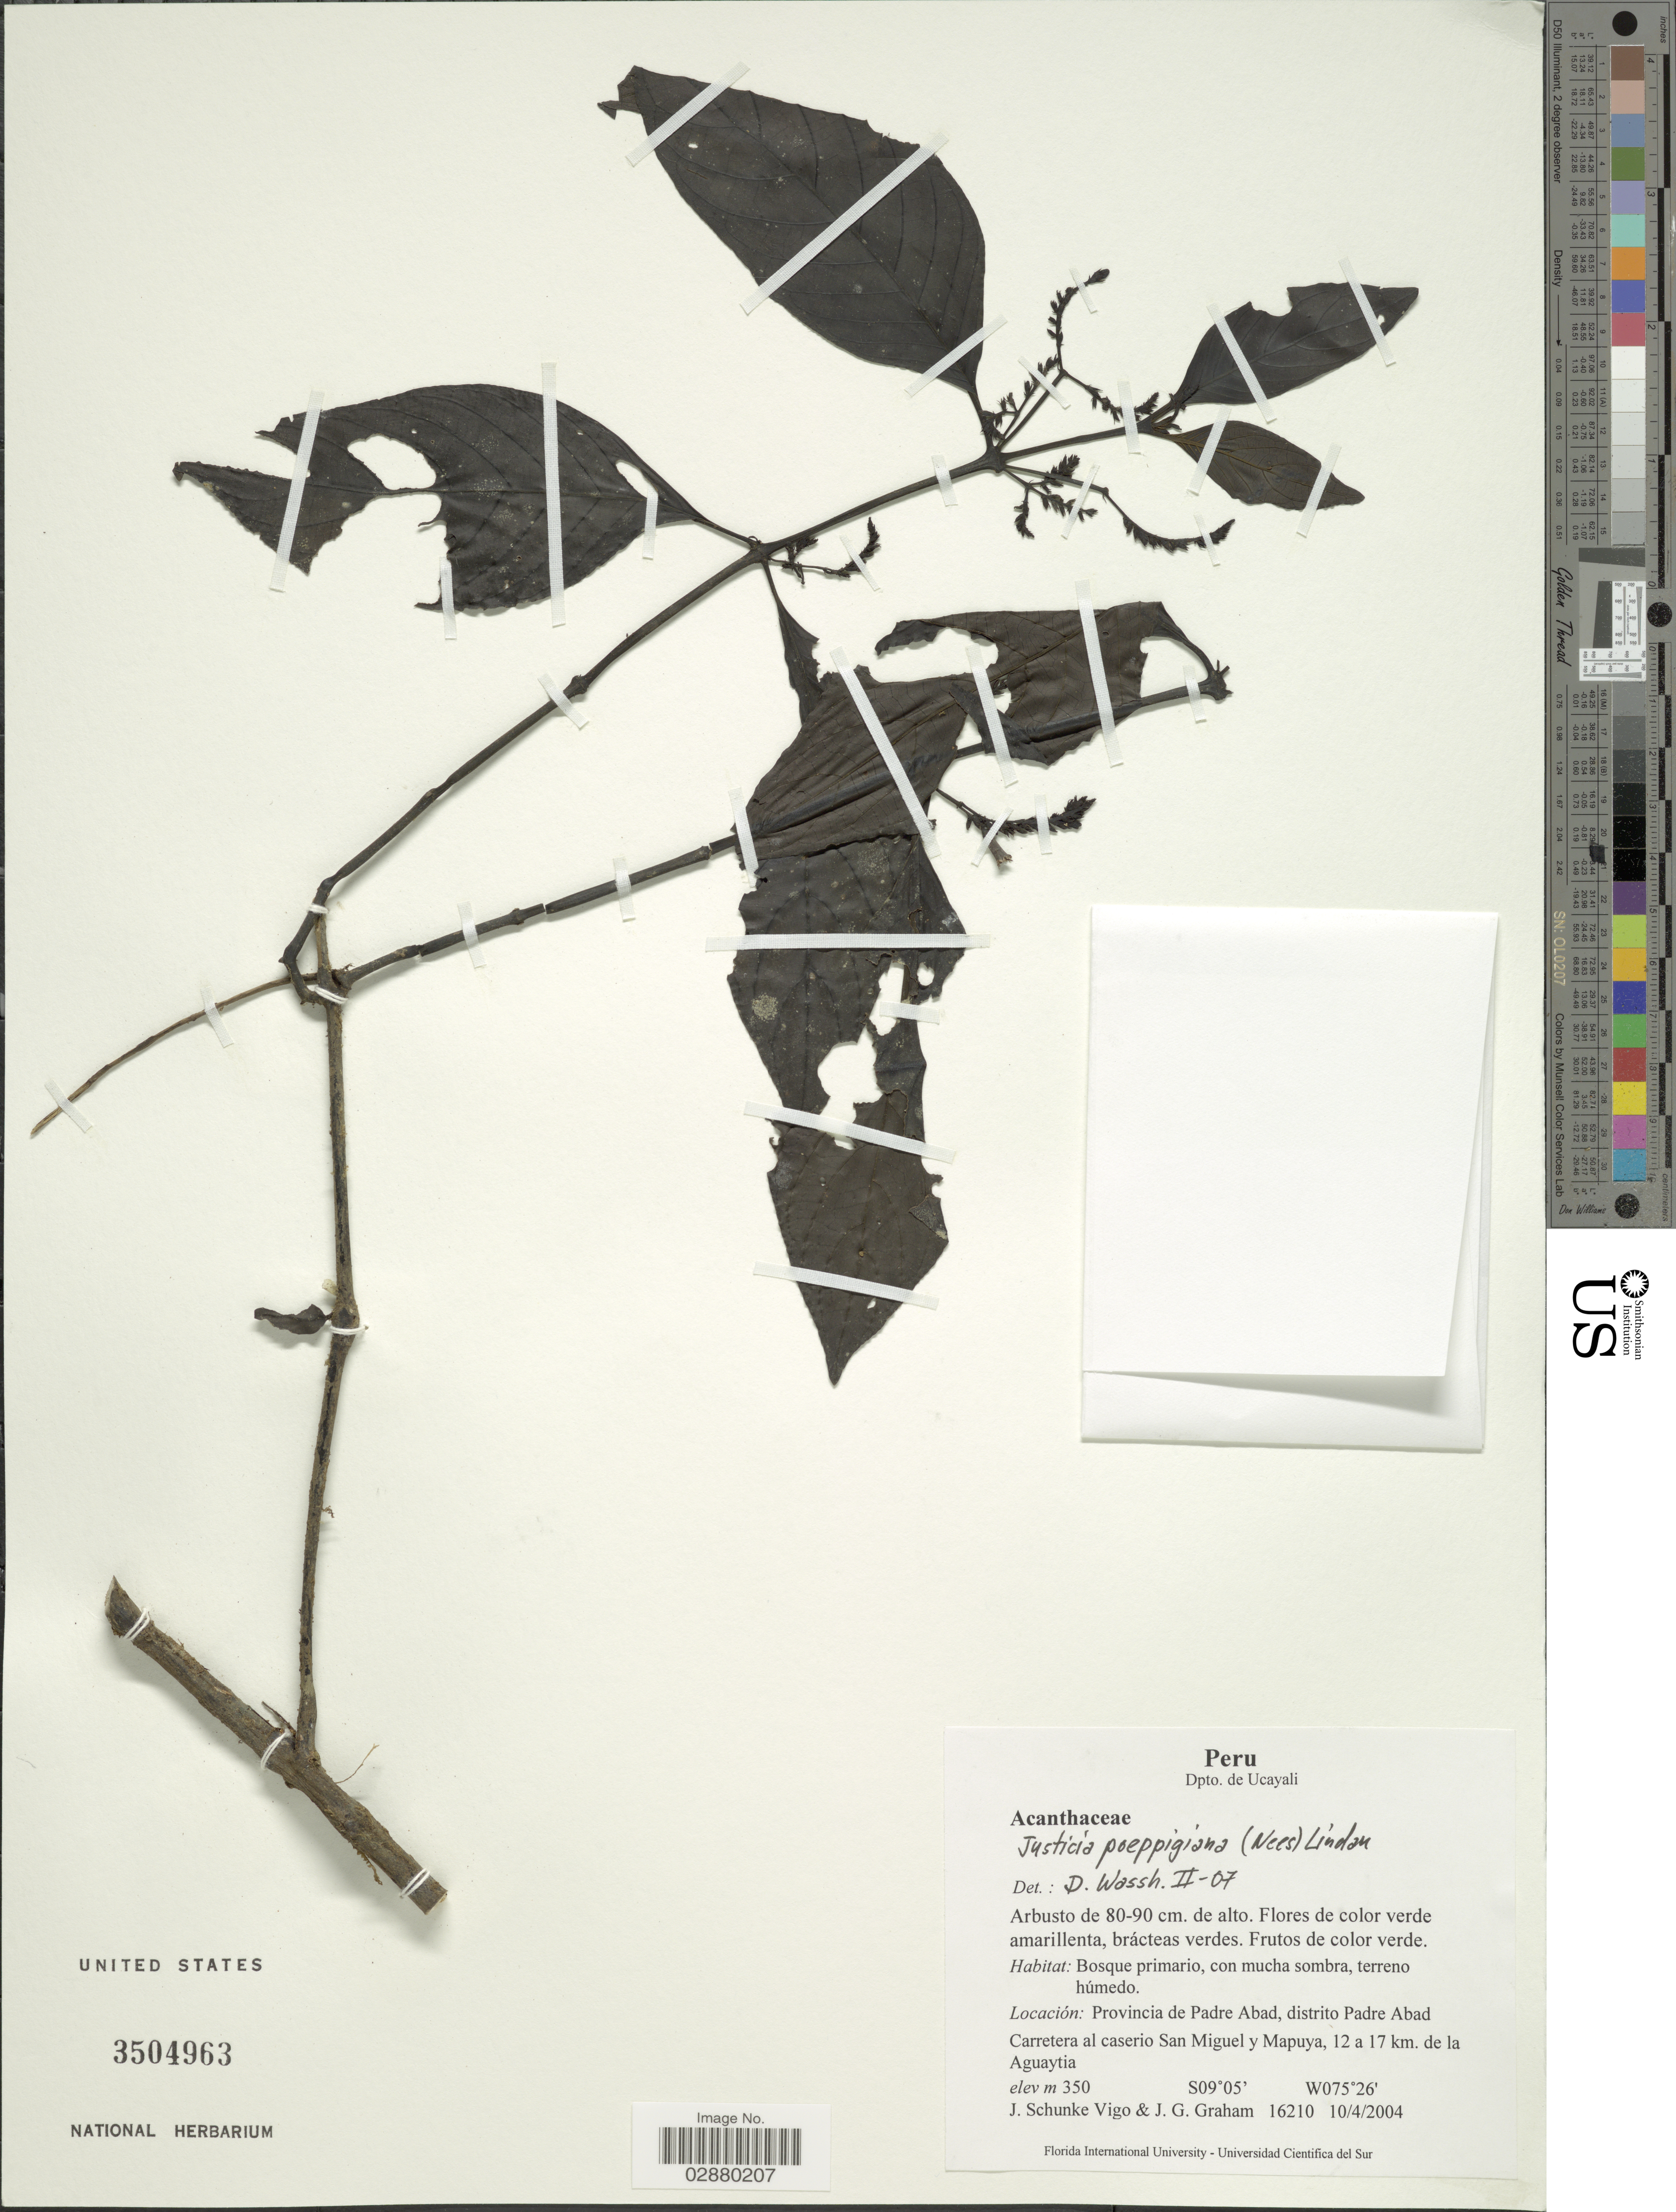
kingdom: Plantae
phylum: Tracheophyta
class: Magnoliopsida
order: Lamiales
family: Acanthaceae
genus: Justicia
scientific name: Justicia poeppigiana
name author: (Nees) Lindau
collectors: J. Schunke Vigo & J. Graham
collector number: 16210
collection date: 2004-04-10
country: Peru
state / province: Ucayali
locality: Dpto. de Ucayali, Provincia de Padre Abad, distrito Padre Abad, Carretera al caserio San Miguel y Mapuya, 12 a 17 km. de la Aguaytia.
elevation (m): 350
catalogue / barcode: US 3504963